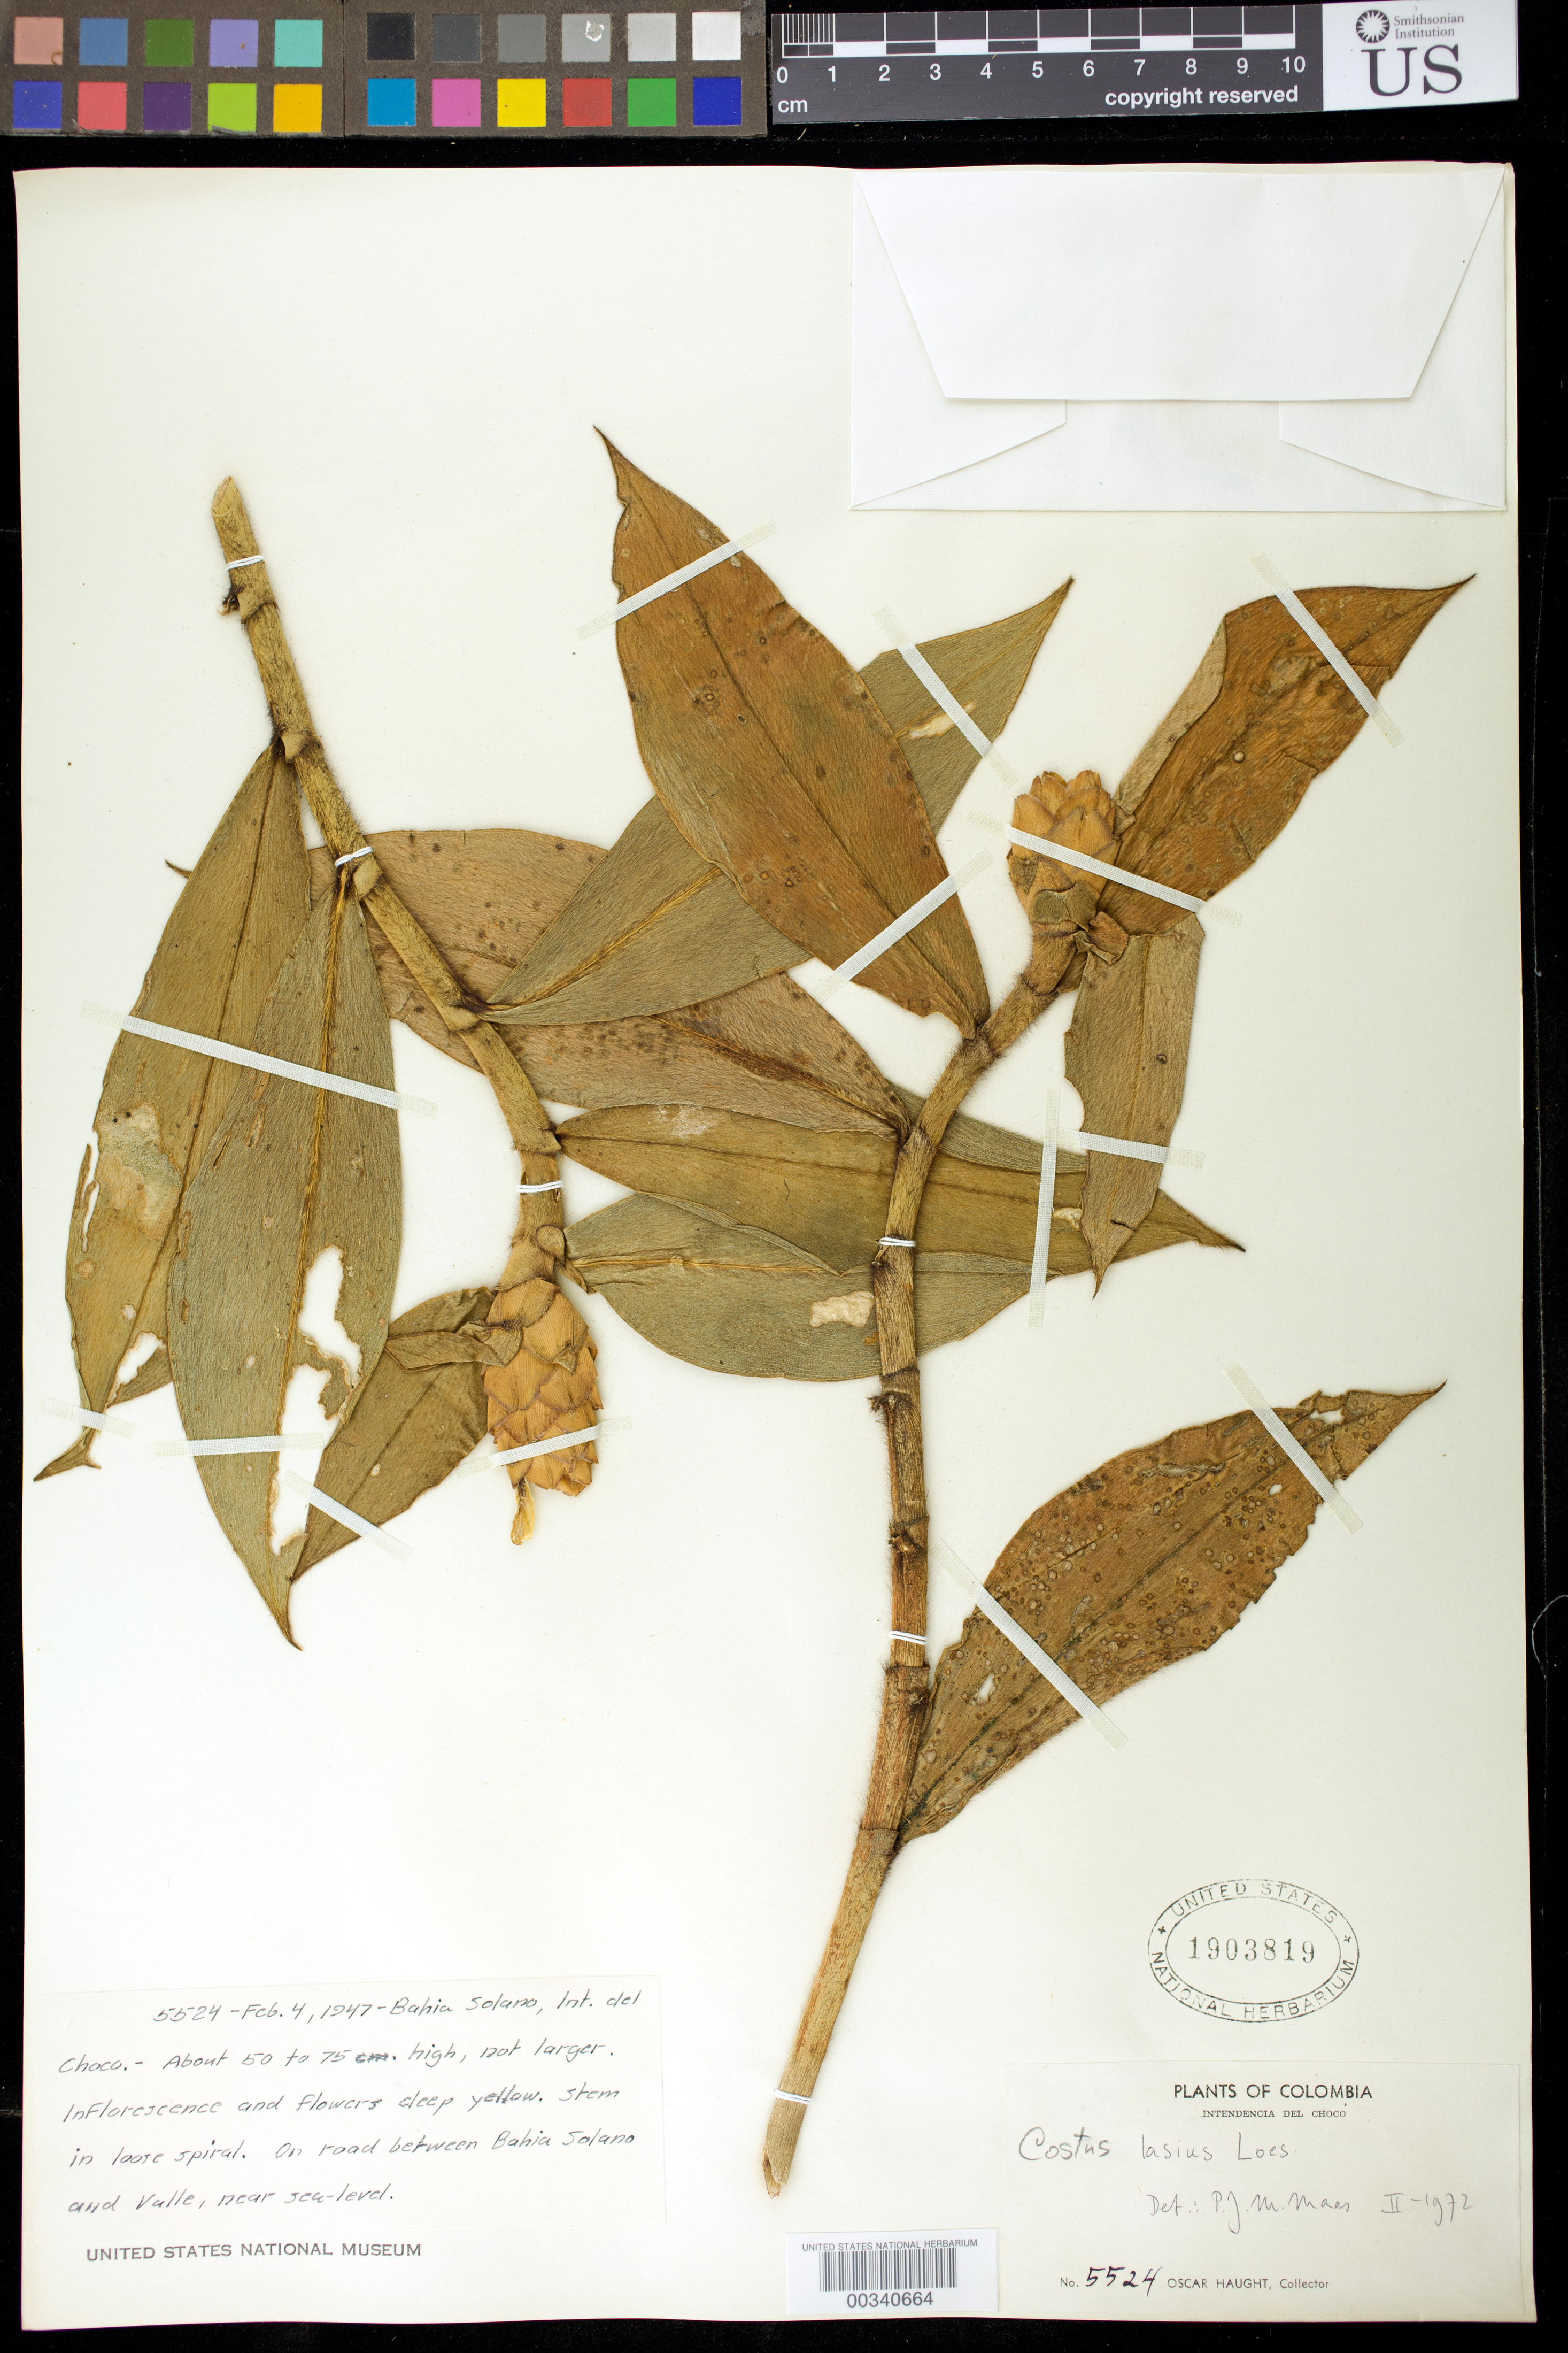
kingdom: Plantae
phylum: Tracheophyta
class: Liliopsida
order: Zingiberales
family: Costaceae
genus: Costus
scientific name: Costus lasius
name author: Loes.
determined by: Maas, Paul J. M.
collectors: O. L. Haught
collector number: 5524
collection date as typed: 04 Feb 1947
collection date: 1947-02-04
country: Colombia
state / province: Chocó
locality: On road between Bahia Solano and Valle, near sea-level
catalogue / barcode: US 1903819